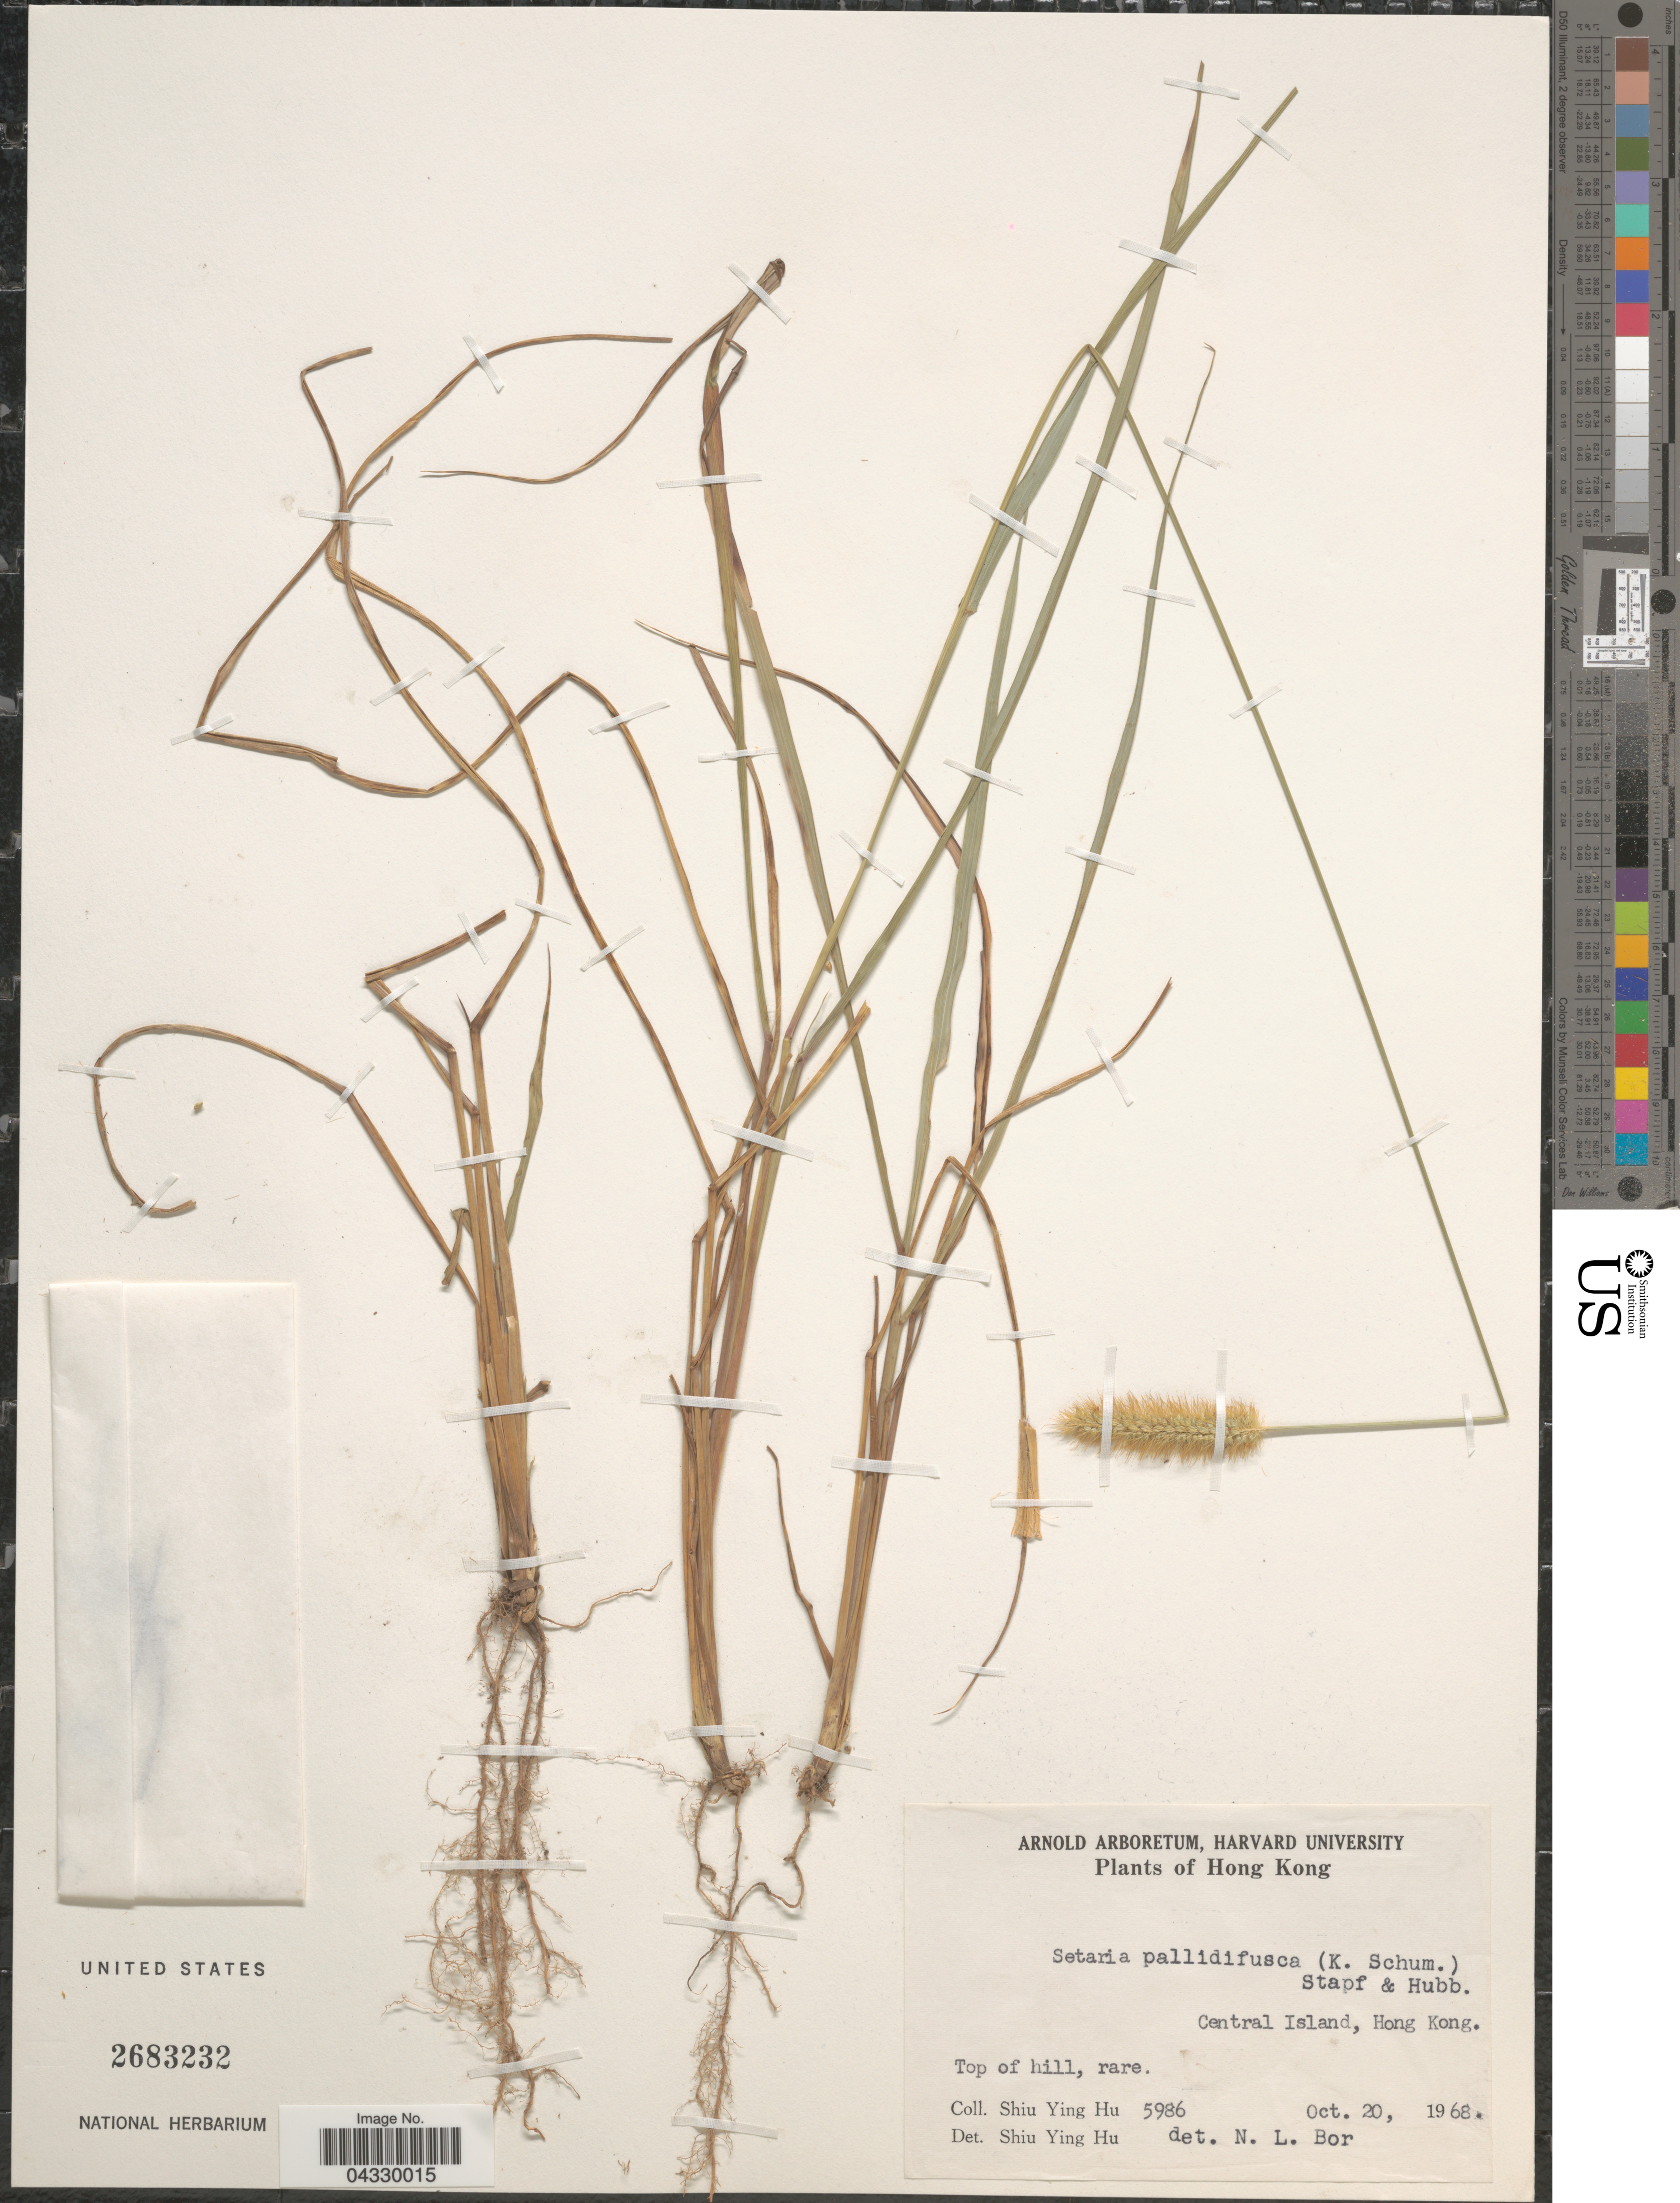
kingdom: Plantae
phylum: Tracheophyta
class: Liliopsida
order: Poales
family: Poaceae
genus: Setaria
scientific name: Setaria pallide-fusca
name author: (Schumach.) Stapf & C.E. Hubb.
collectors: S. Y. Hu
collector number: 5986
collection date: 1968-10-20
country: China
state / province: Hong Kong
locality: Central Island.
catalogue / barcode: US 2683232